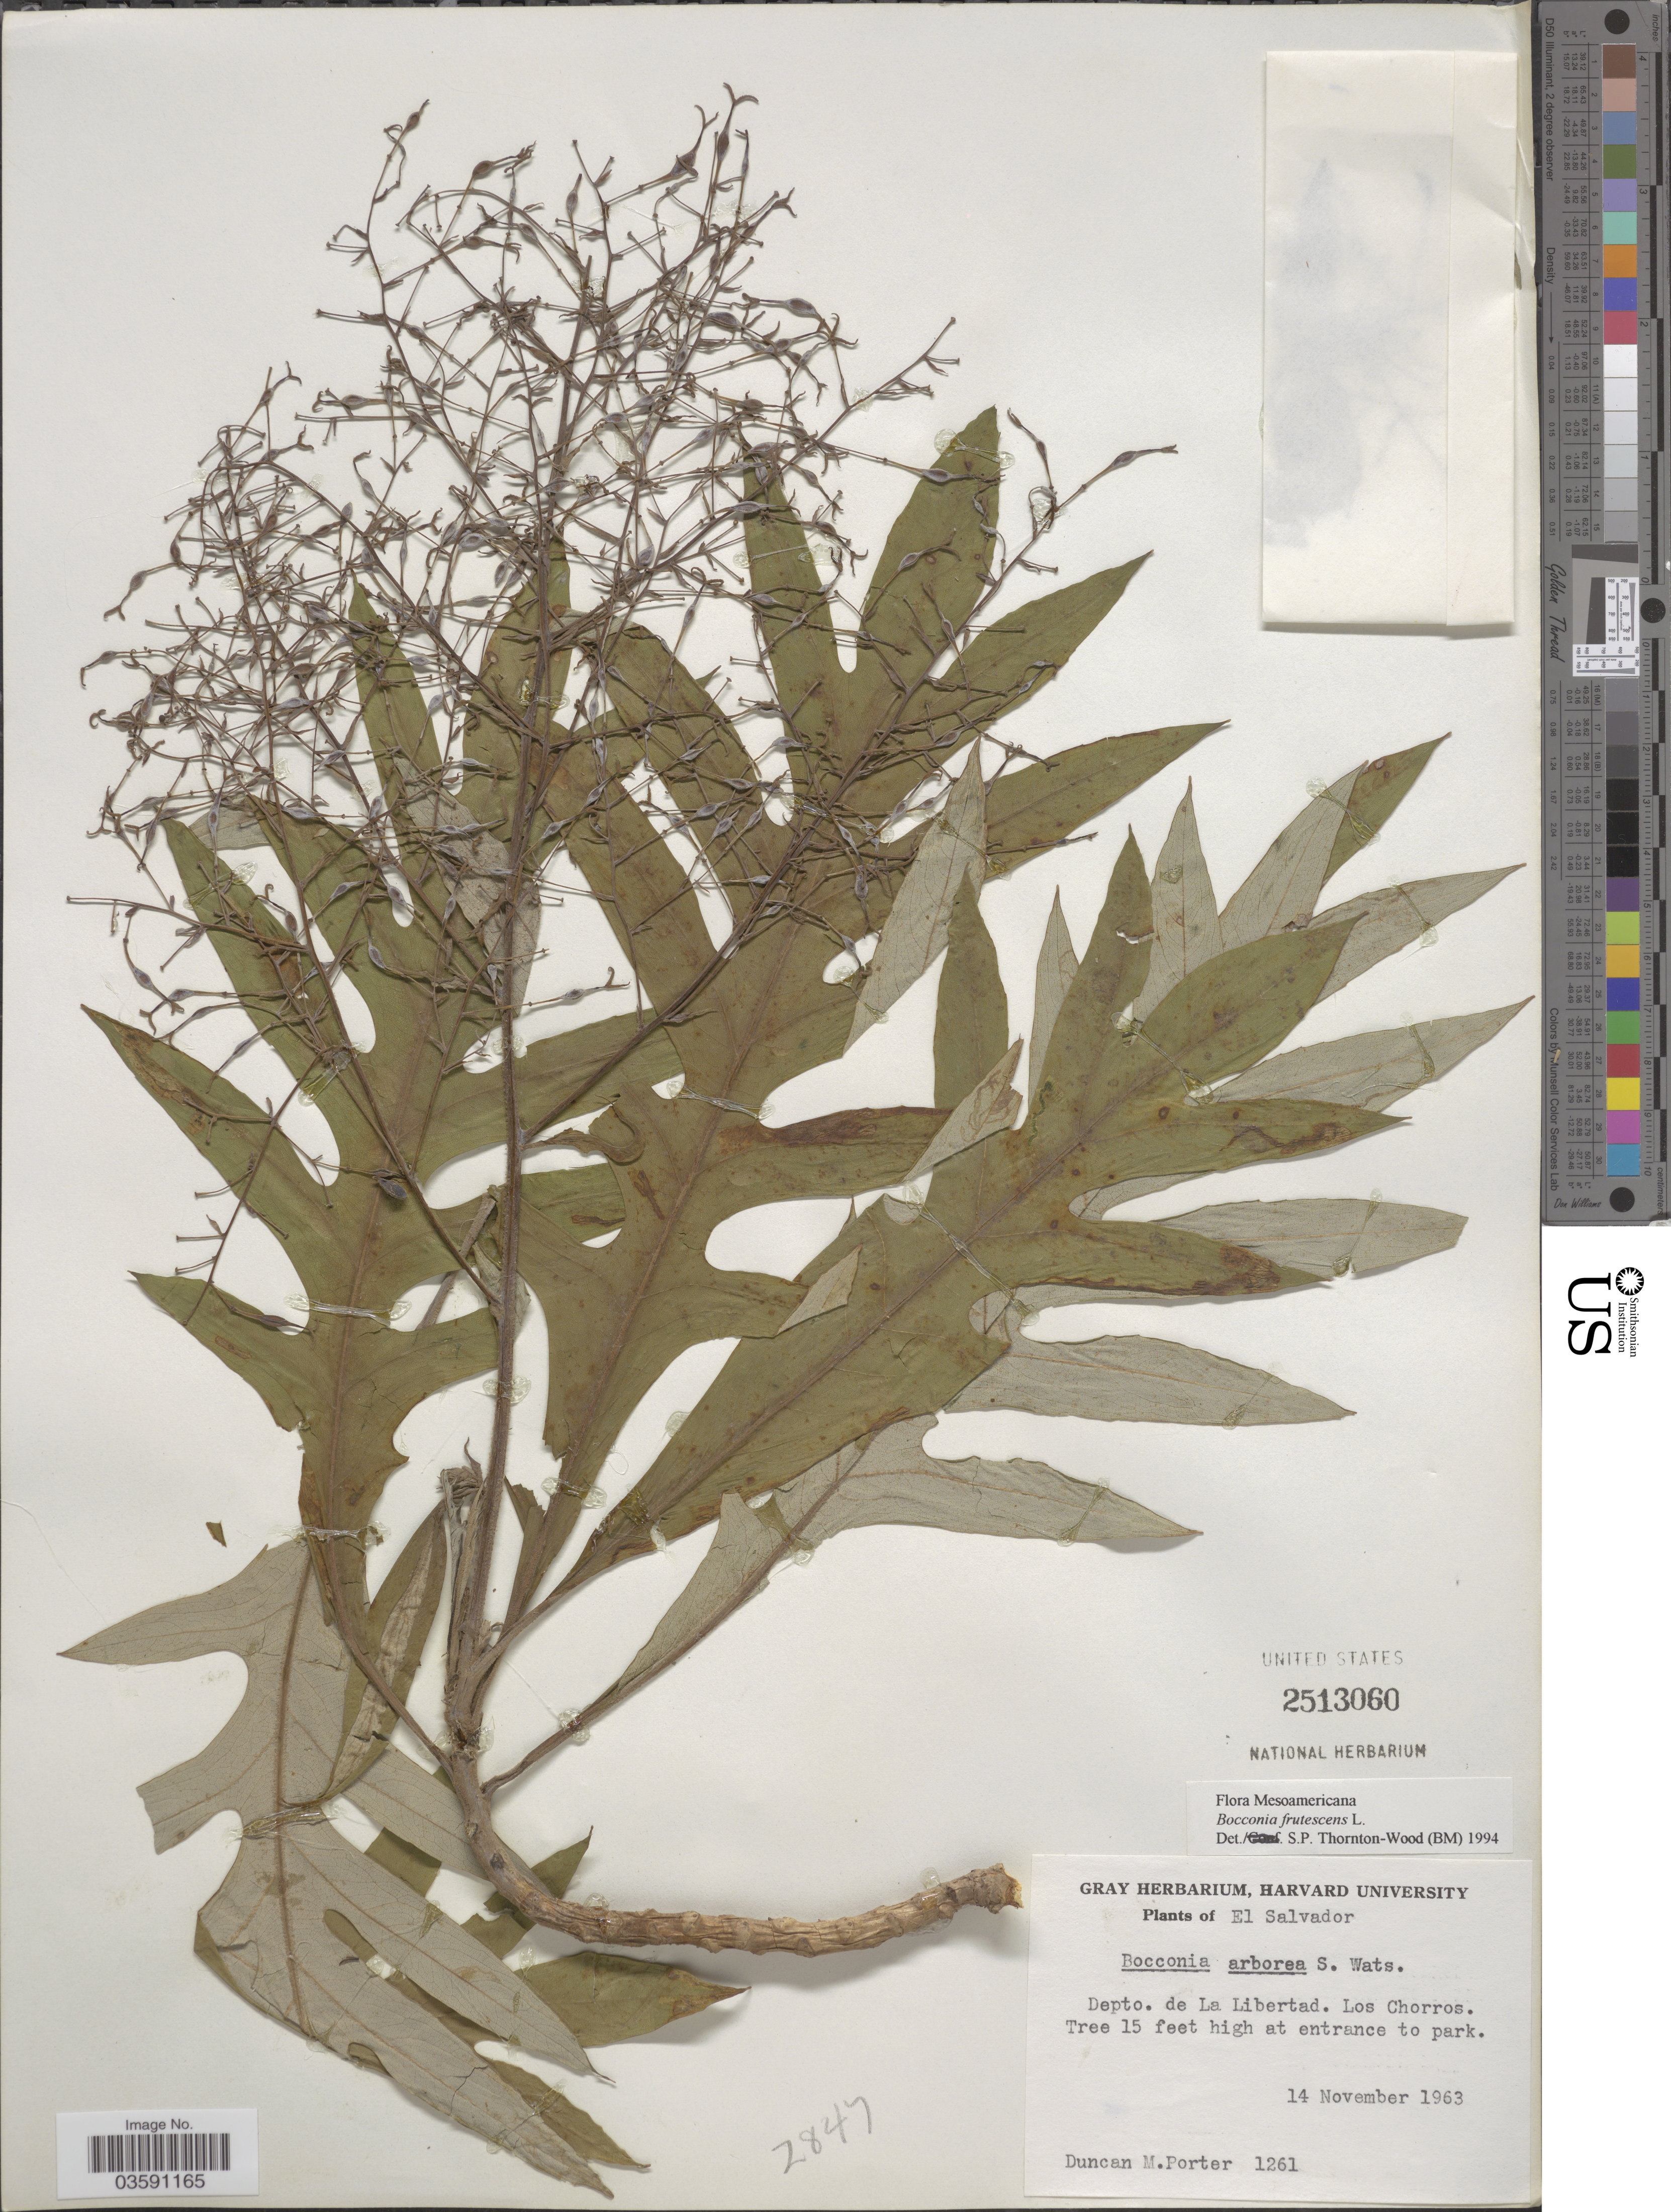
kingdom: Plantae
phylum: Tracheophyta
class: Magnoliopsida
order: Ranunculales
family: Papaveraceae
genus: Bocconia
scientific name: Bocconia frutescens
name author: L.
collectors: D. Porter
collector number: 1261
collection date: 1963-11-14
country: El Salvador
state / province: La Libertad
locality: Depto. de La Libertad. Los Chorros.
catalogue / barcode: US 2513060